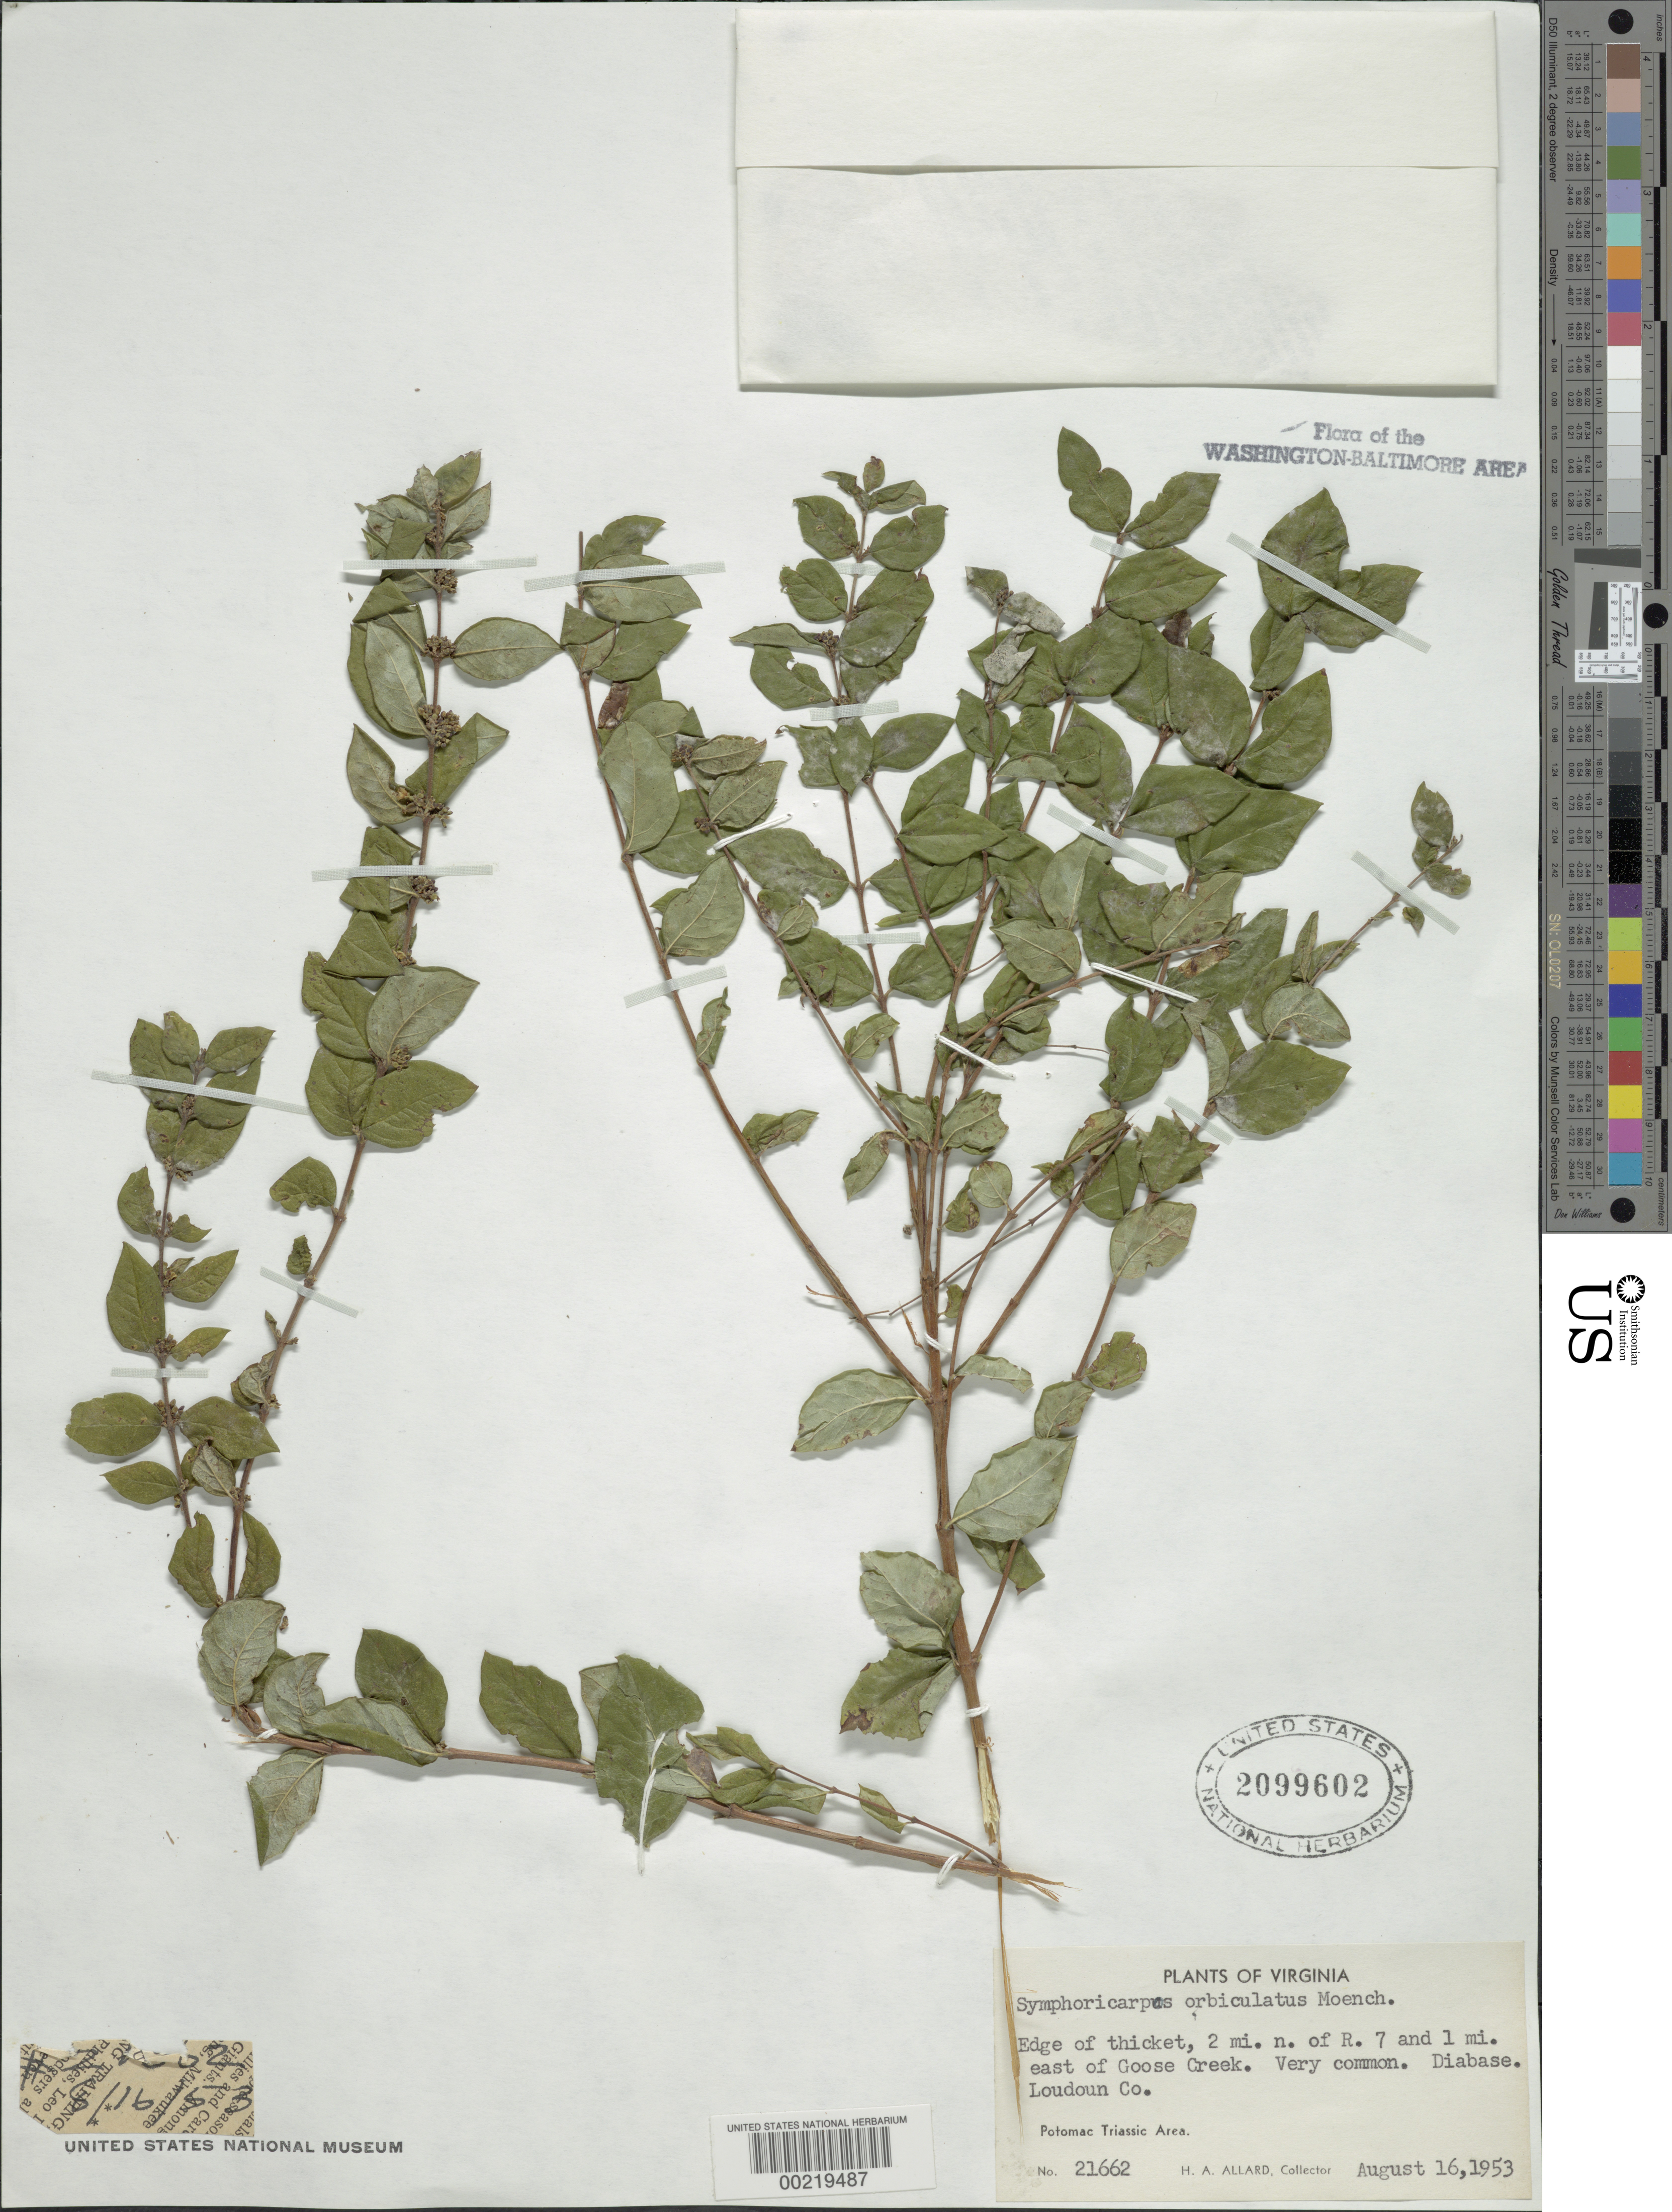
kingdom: Plantae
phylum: Tracheophyta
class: Magnoliopsida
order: Dipsacales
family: Caprifoliaceae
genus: Symphoricarpos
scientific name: Symphoricarpos orbiculatus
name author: Moench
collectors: H. A. Allard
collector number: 21662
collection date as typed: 16 Aug 1953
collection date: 1953-08-16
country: United States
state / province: Virginia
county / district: Loudoun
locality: North of Rt. 7 and east of Goose Creek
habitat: Thicket edge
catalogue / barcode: US 2099602